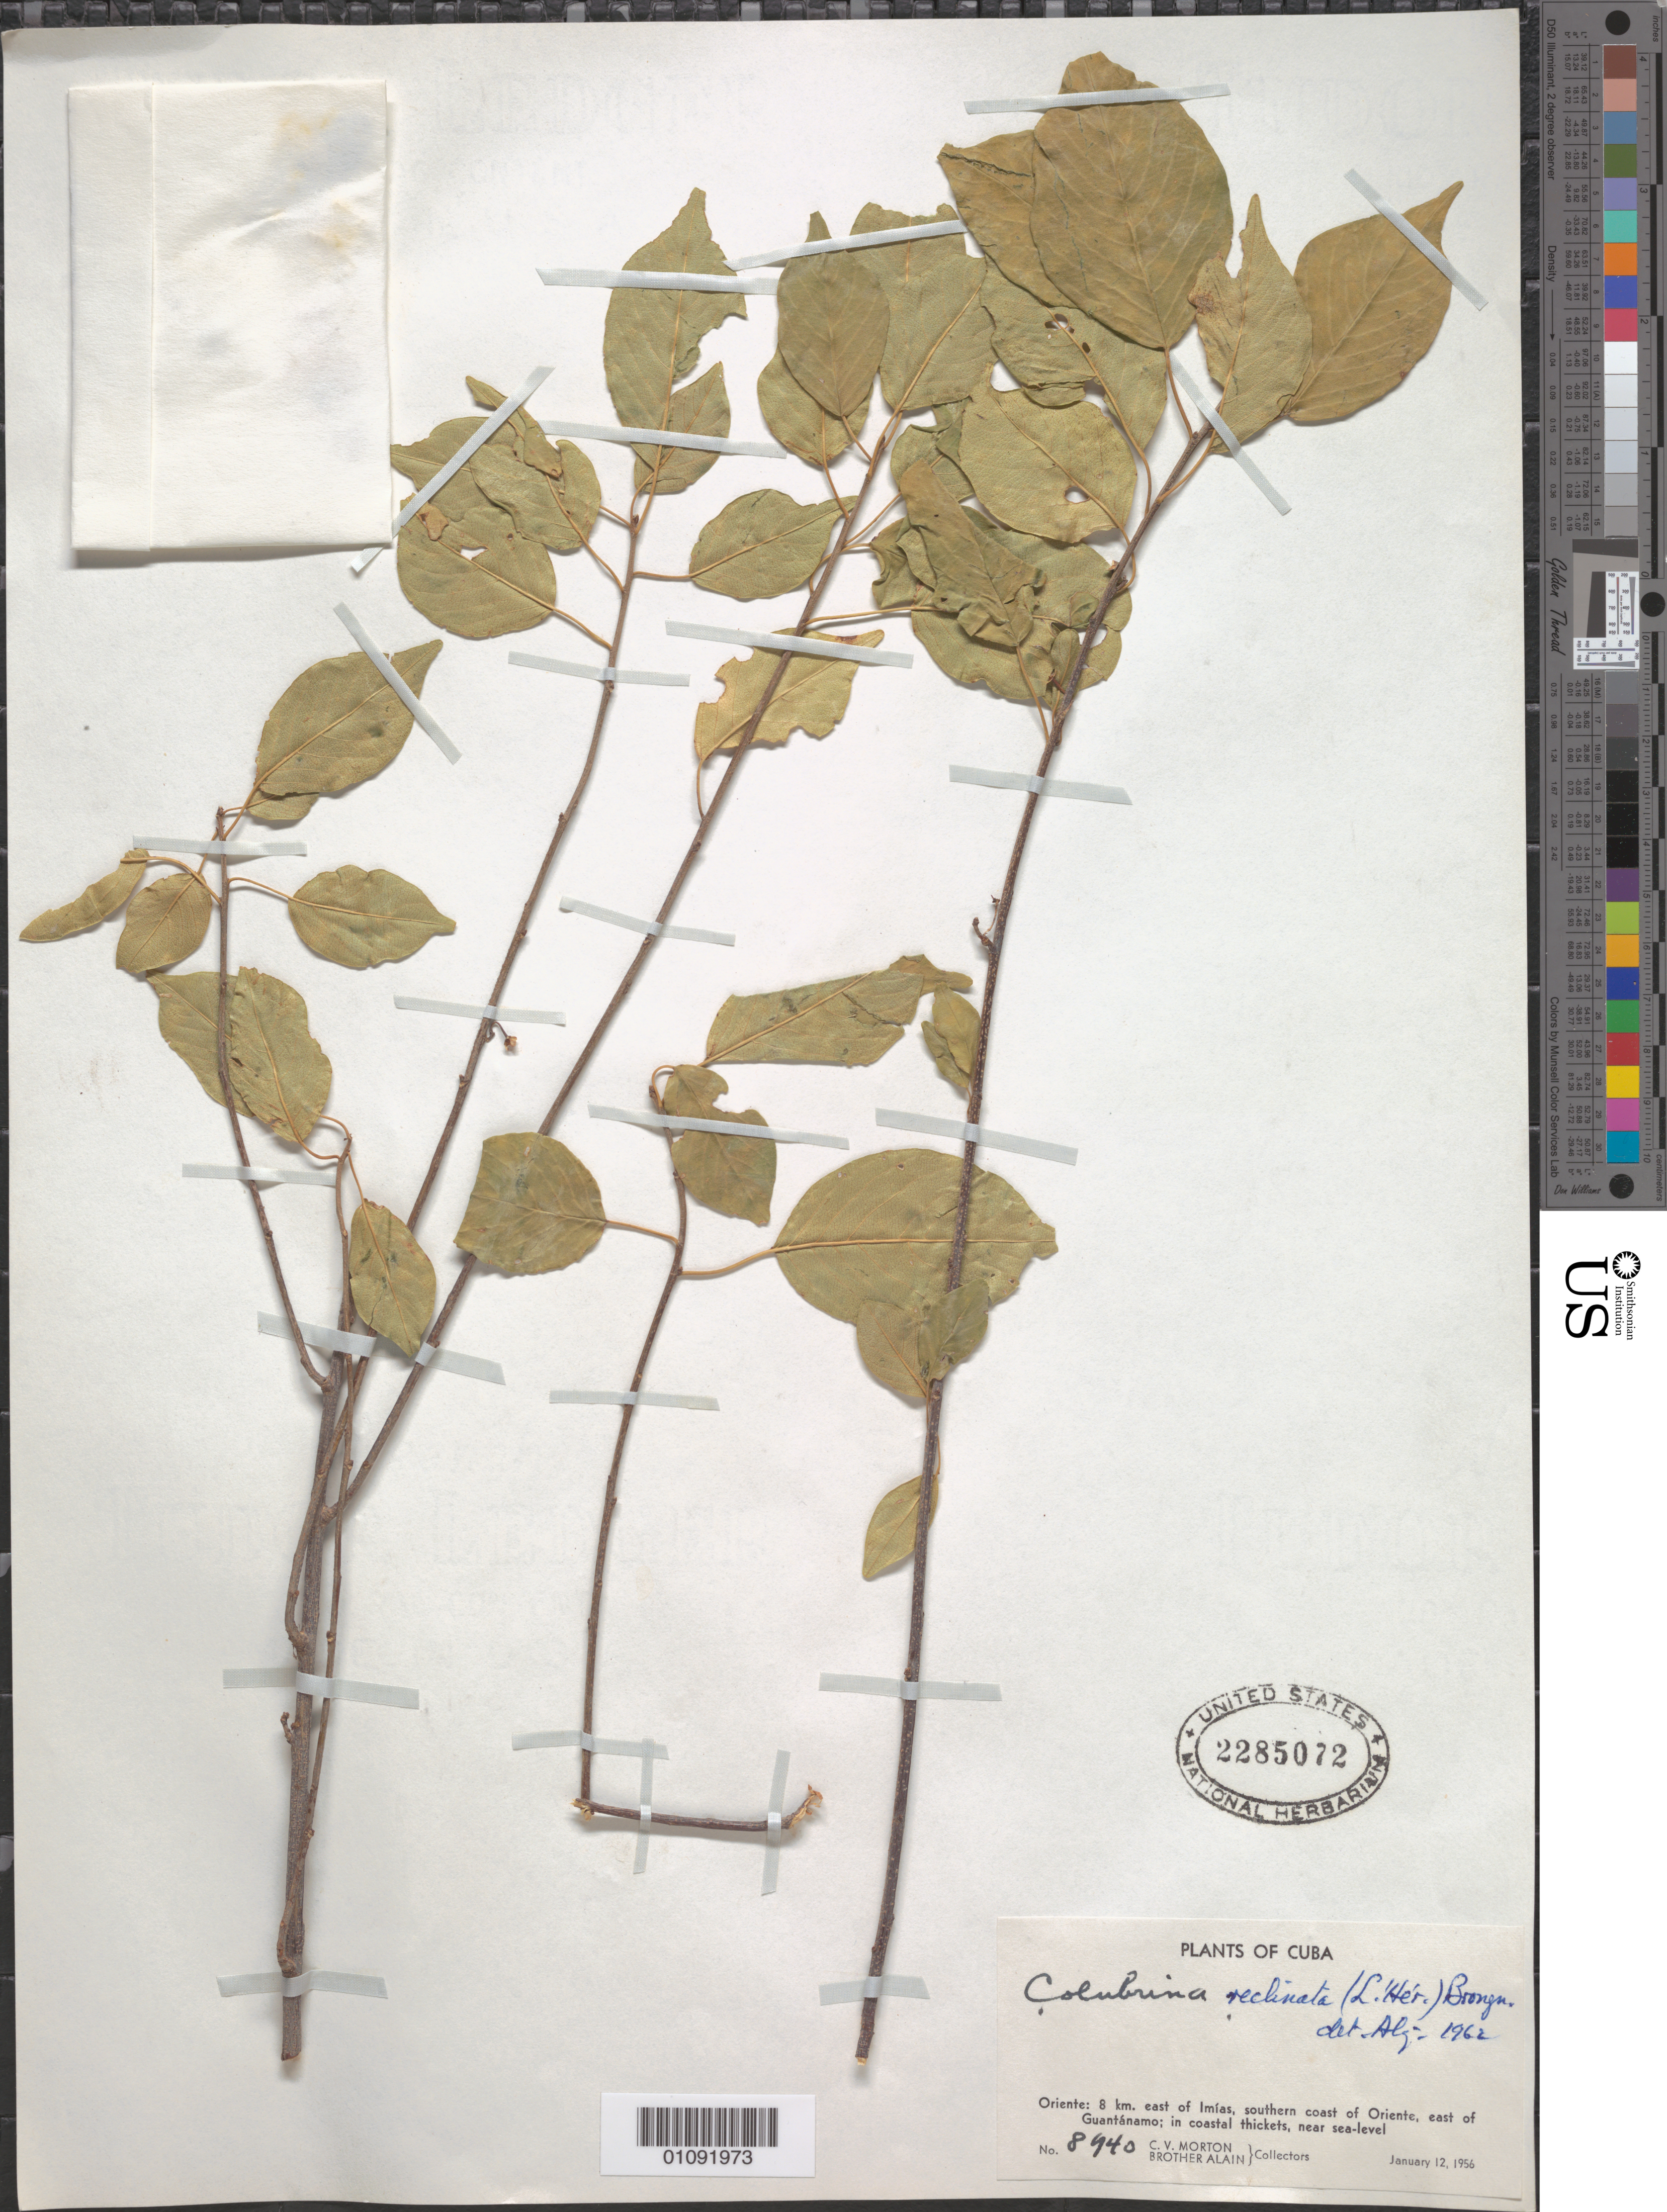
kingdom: Plantae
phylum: Tracheophyta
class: Magnoliopsida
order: Rosales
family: Rhamnaceae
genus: Colubrina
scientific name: Colubrina elliptica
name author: (Sw.) Brizicky & W.L. Stern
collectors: C. V. Morton & A. H. Liogier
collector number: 8940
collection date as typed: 12 Jan 1956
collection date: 1956-01-12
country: Cuba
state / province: Guantánamo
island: Cuba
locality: Oriente: 8 km E of Imías, southern coast of Oriente, E of Guantánamo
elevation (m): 0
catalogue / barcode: US 2285072